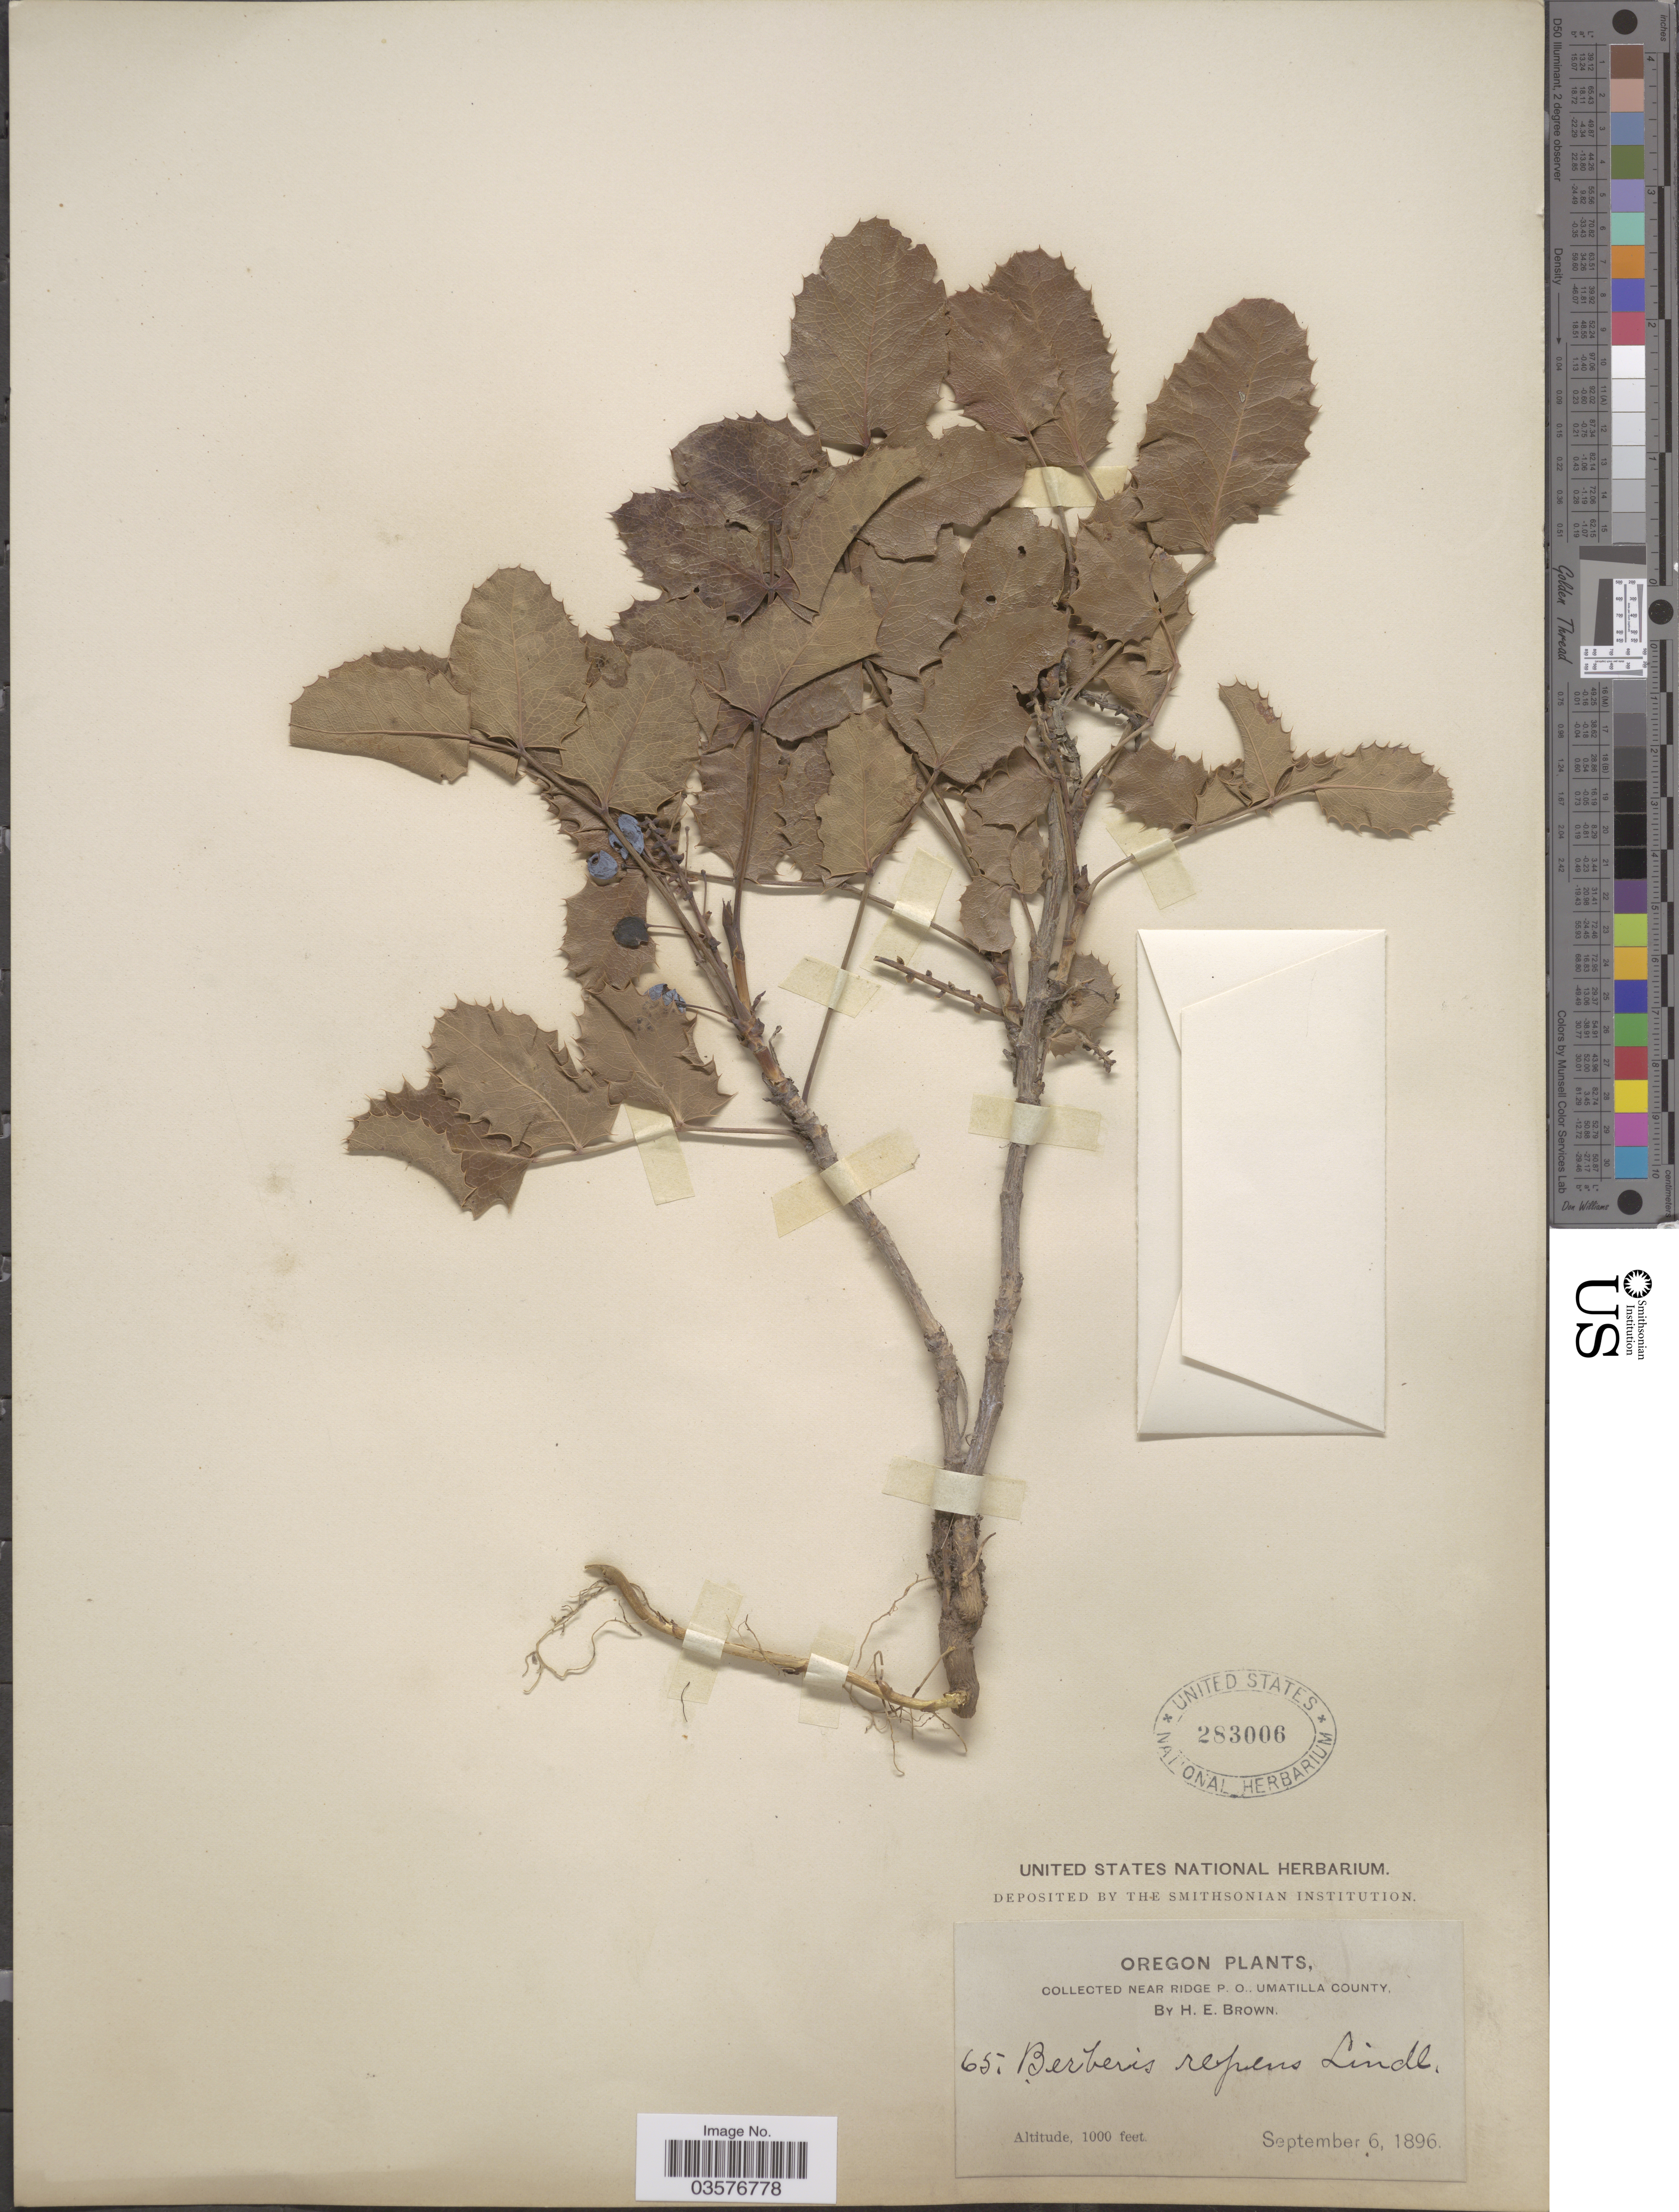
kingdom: Plantae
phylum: Tracheophyta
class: Magnoliopsida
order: Ranunculales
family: Berberidaceae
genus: Mahonia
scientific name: Mahonia repens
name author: (Lindl.) G. Don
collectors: H. E. Brown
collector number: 65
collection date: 1896-09-06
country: United States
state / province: Oregon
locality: Near ridge P. O.. Umatilla County.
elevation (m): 305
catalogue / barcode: US 283006